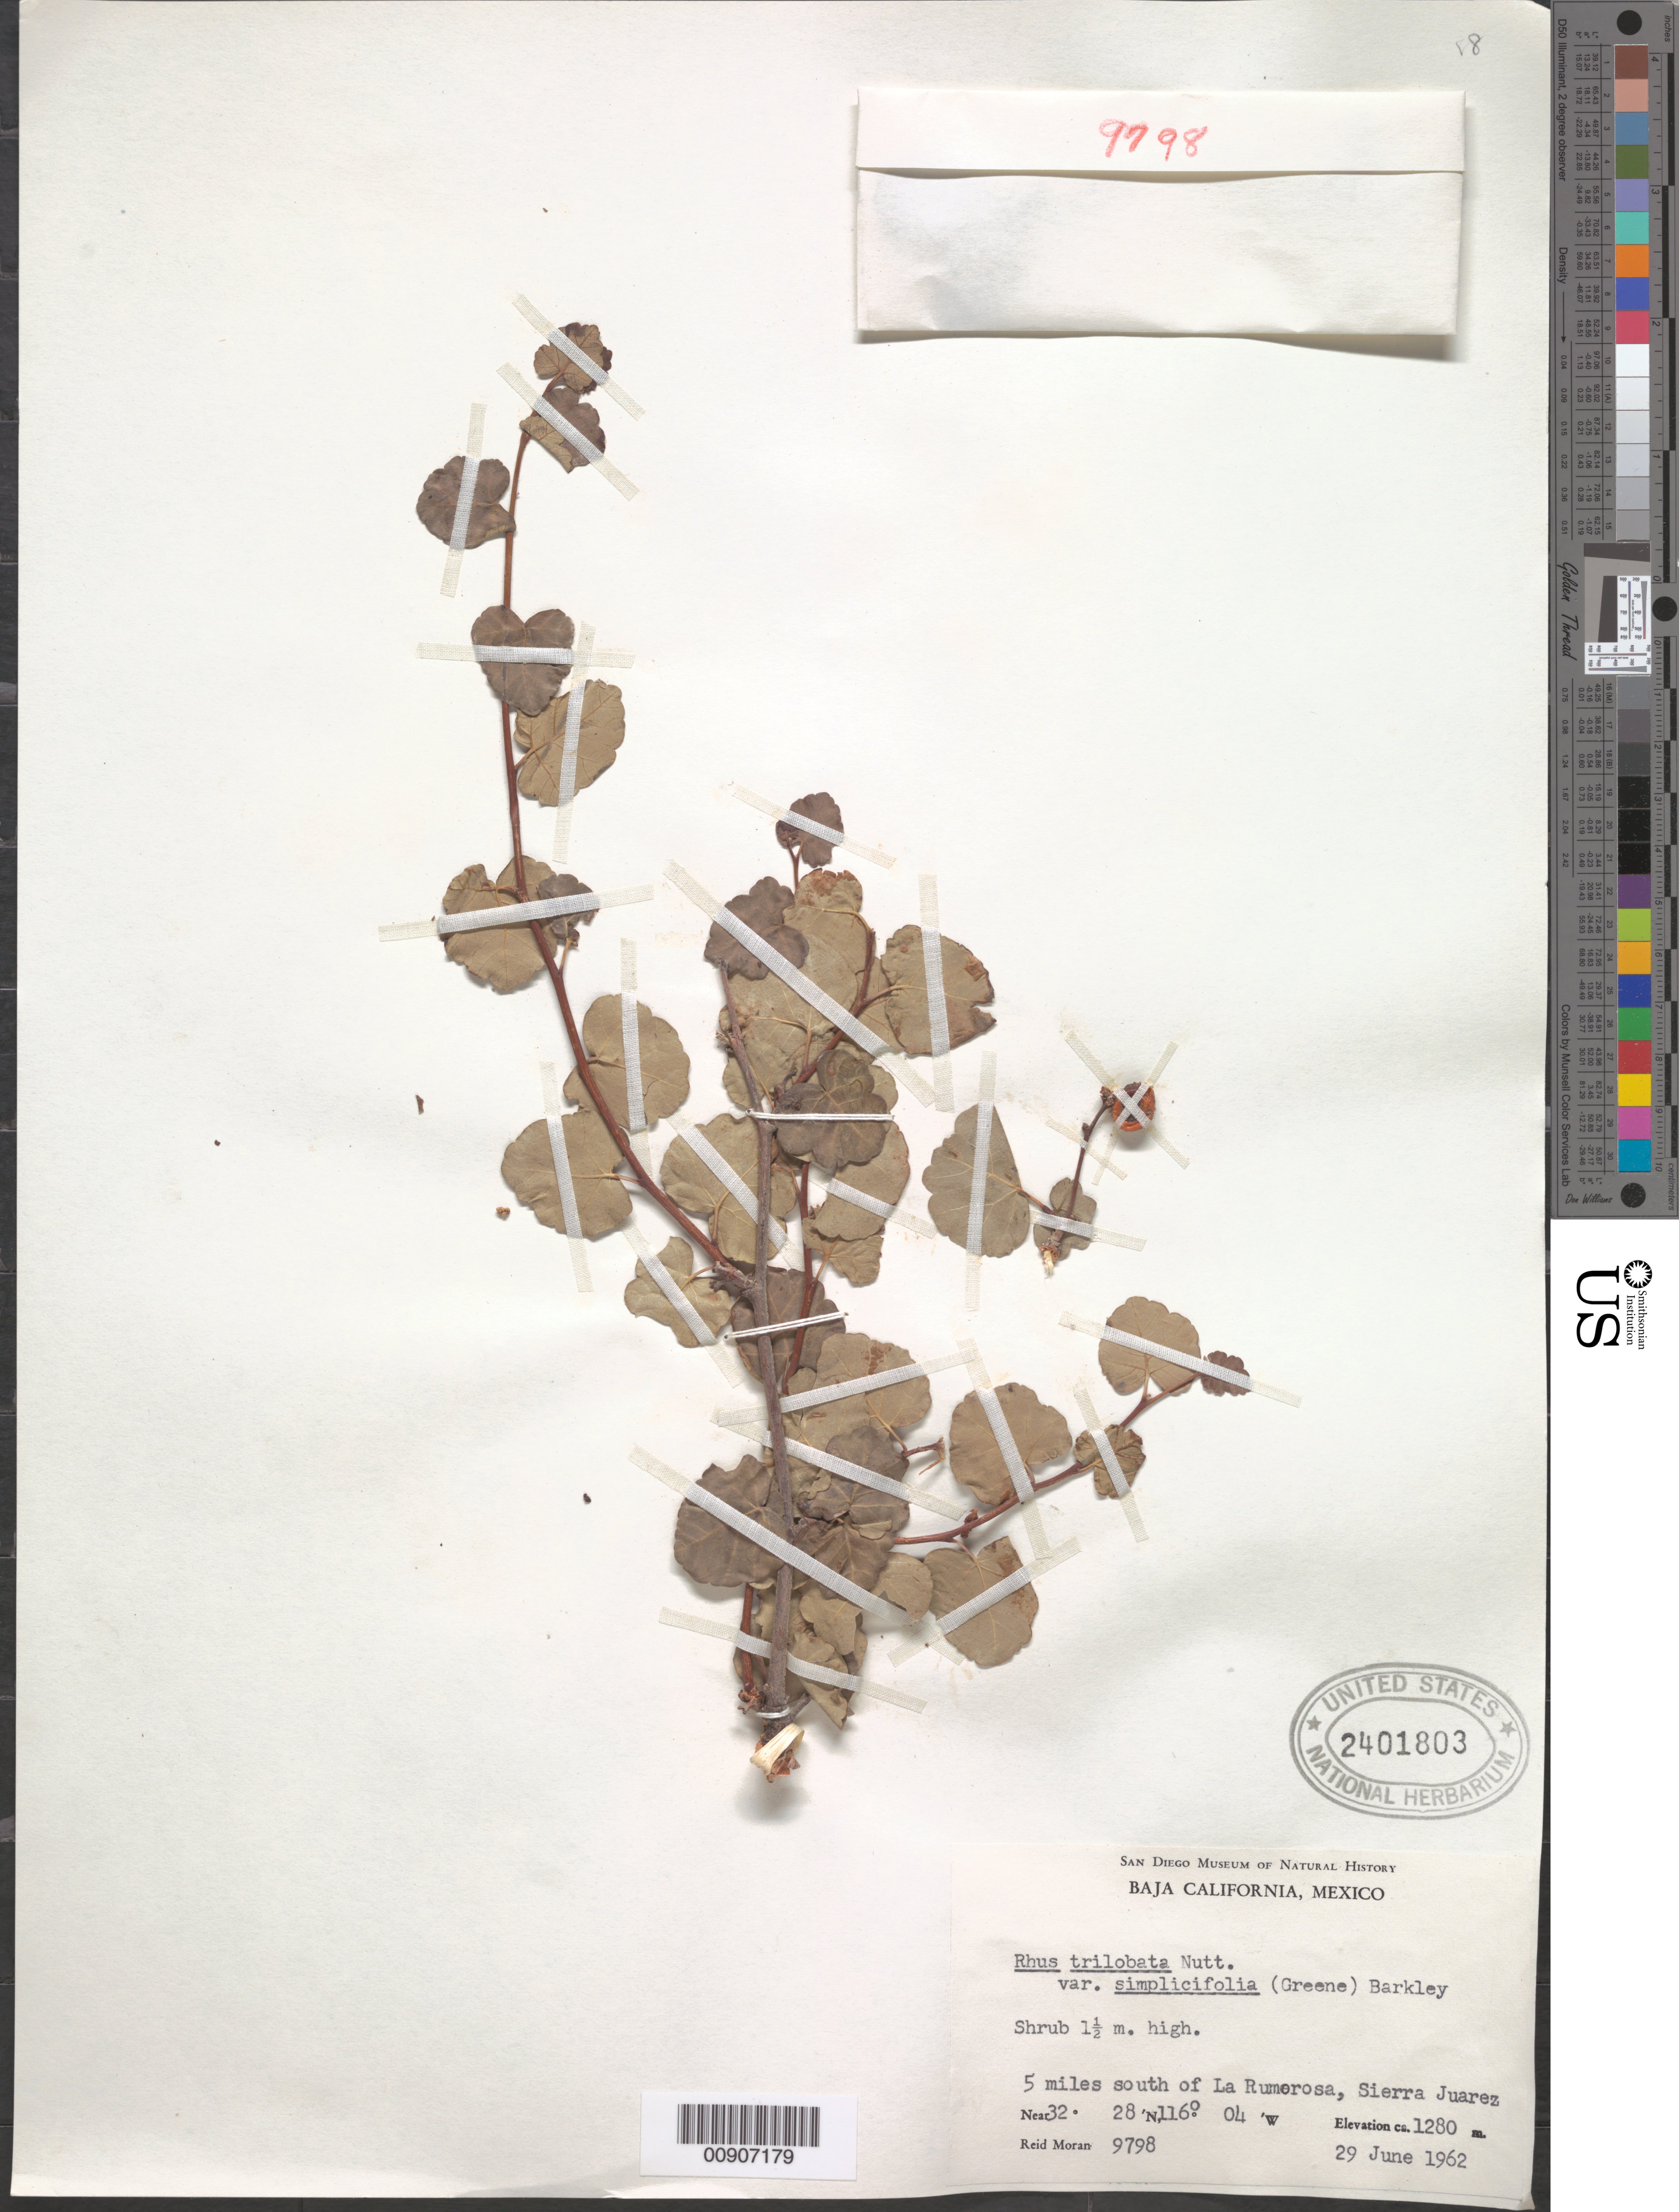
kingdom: Plantae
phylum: Tracheophyta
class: Magnoliopsida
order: Sapindales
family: Anacardiaceae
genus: Rhus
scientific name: Rhus aromatica var. simplicifolia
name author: (Greene) Cronq.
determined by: Mitchell, John D.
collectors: R. V. Moran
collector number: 9798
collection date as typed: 29 Jun 1962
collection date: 1962-06-29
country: Mexico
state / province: Baja California Norte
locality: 5 miles south of La Rumorosa, Sierra Juárez, Baja California.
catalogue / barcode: US 2401803